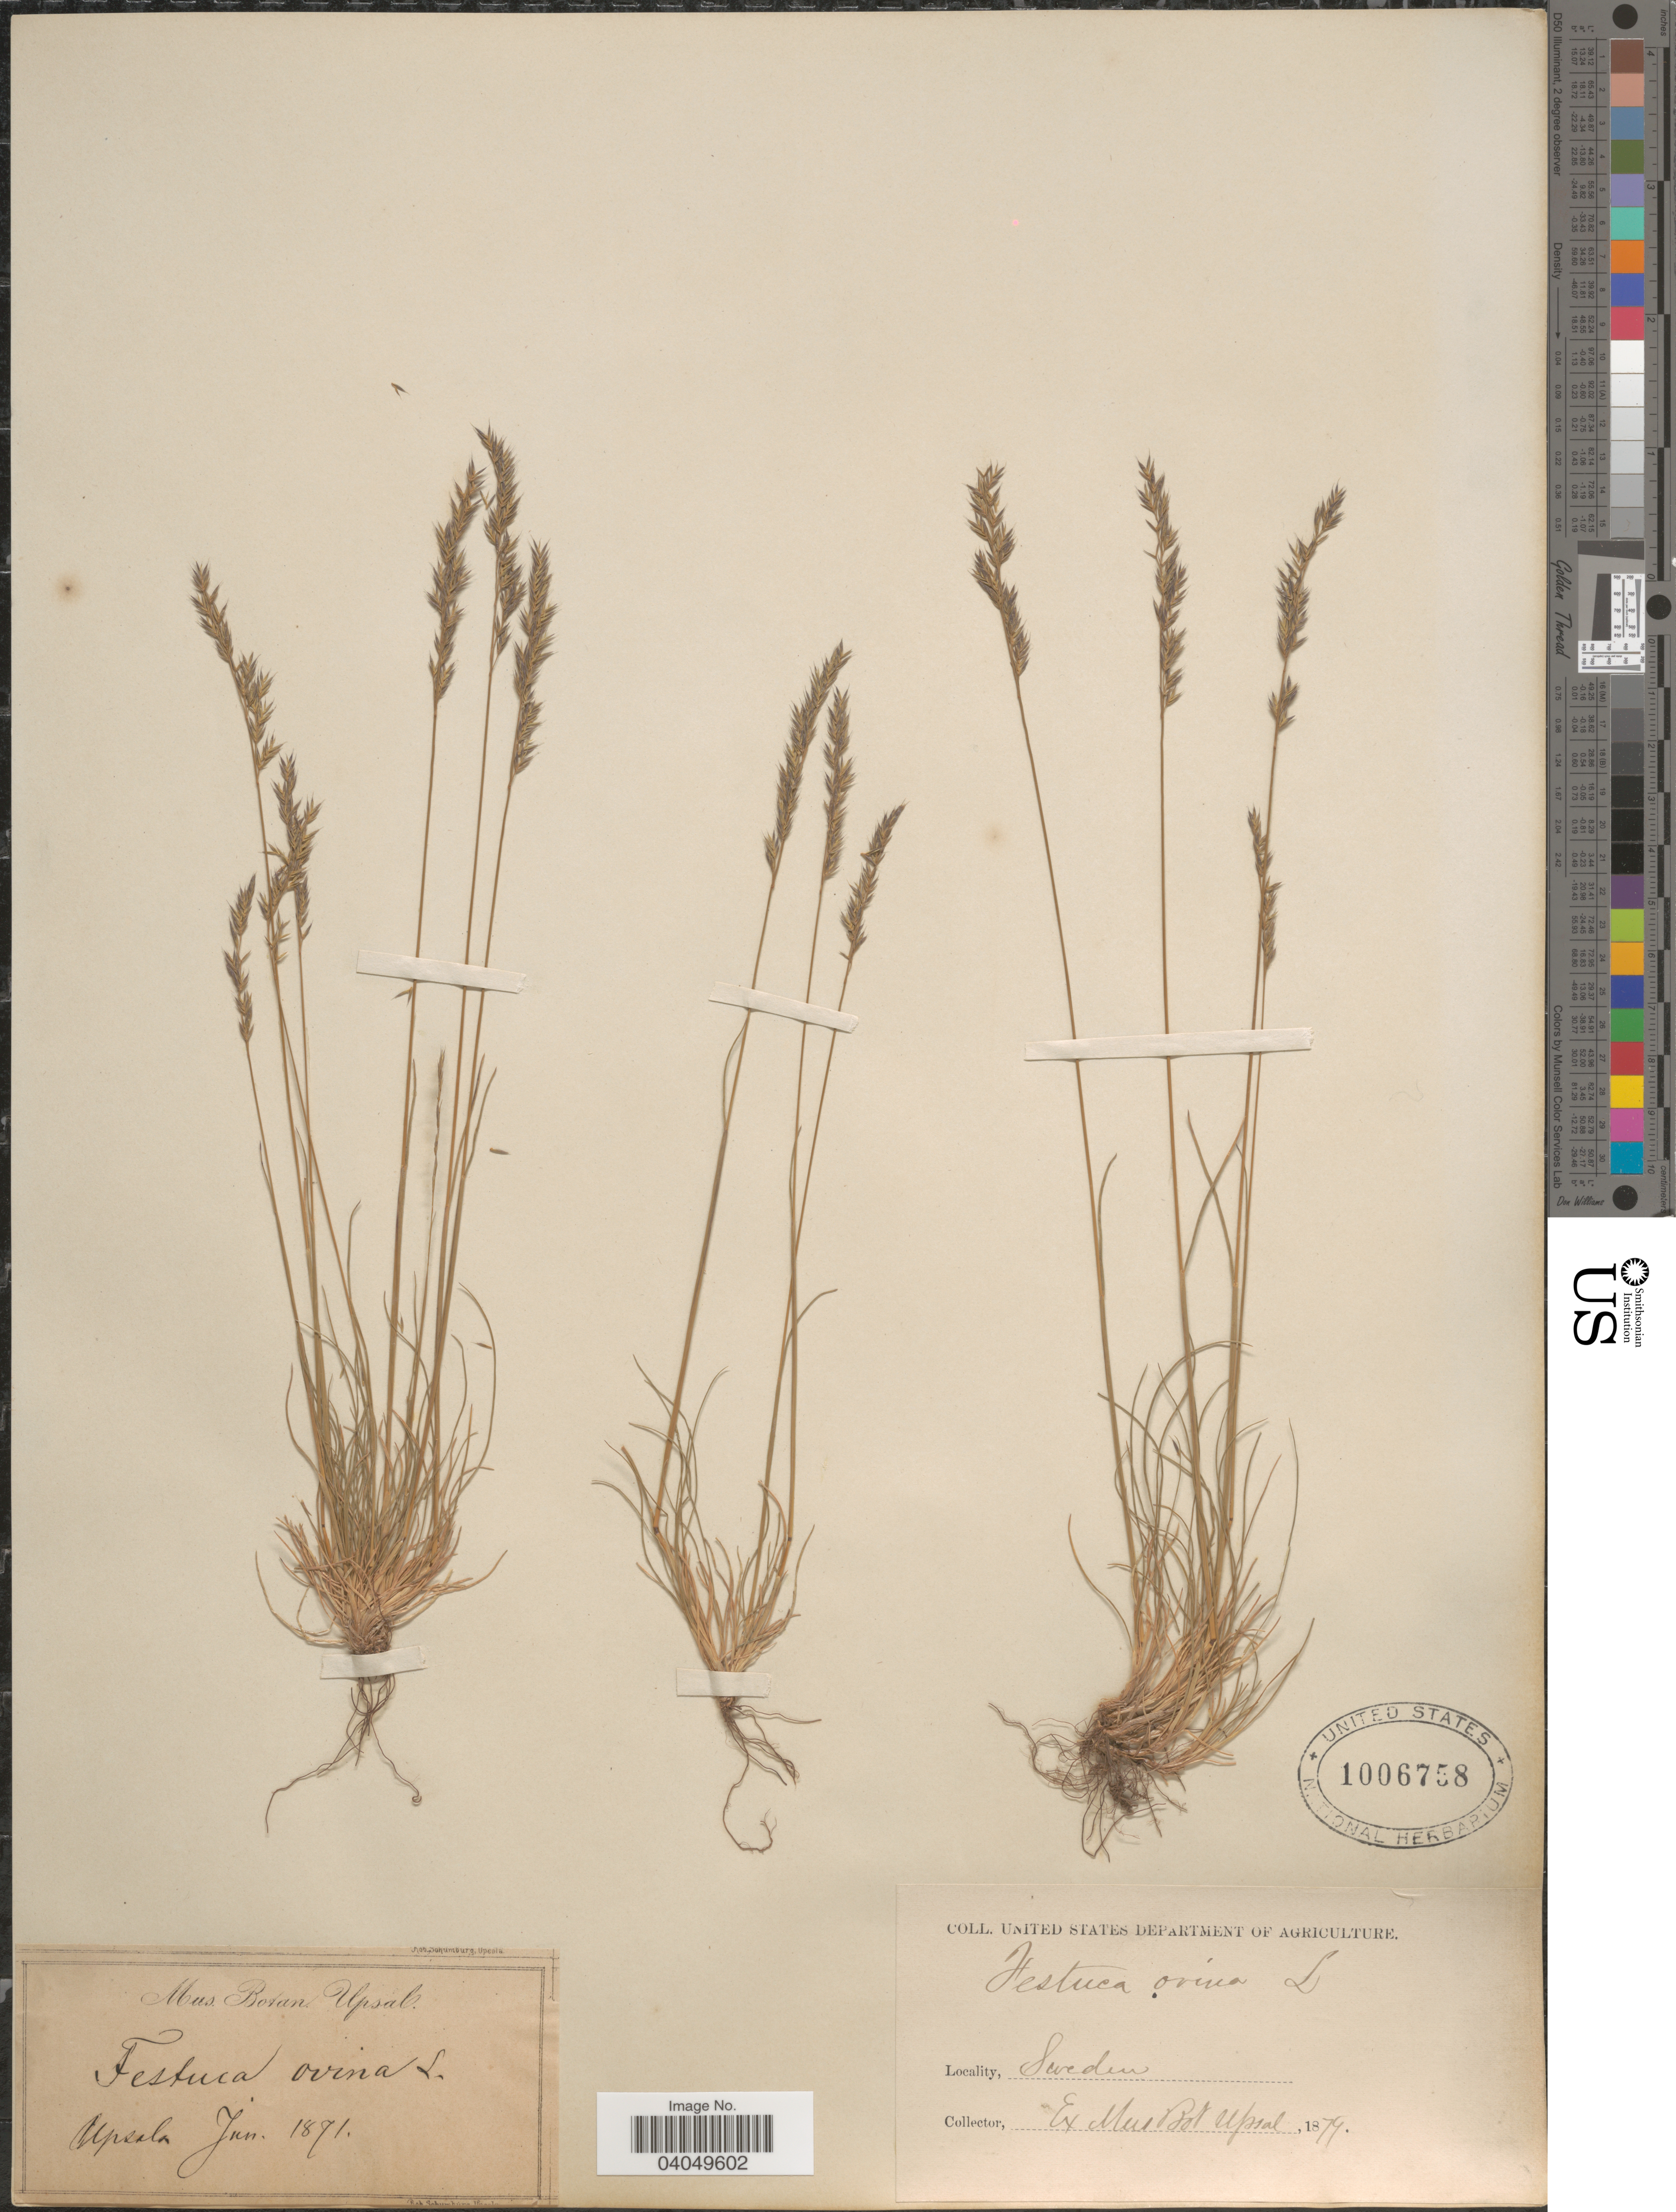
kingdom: Plantae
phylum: Tracheophyta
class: Liliopsida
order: Poales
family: Poaceae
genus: Festuca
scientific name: Festuca ovina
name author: L.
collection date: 1871-06/1879-06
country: Sweden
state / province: Uppsala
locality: Upsala.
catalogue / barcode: US 1006758